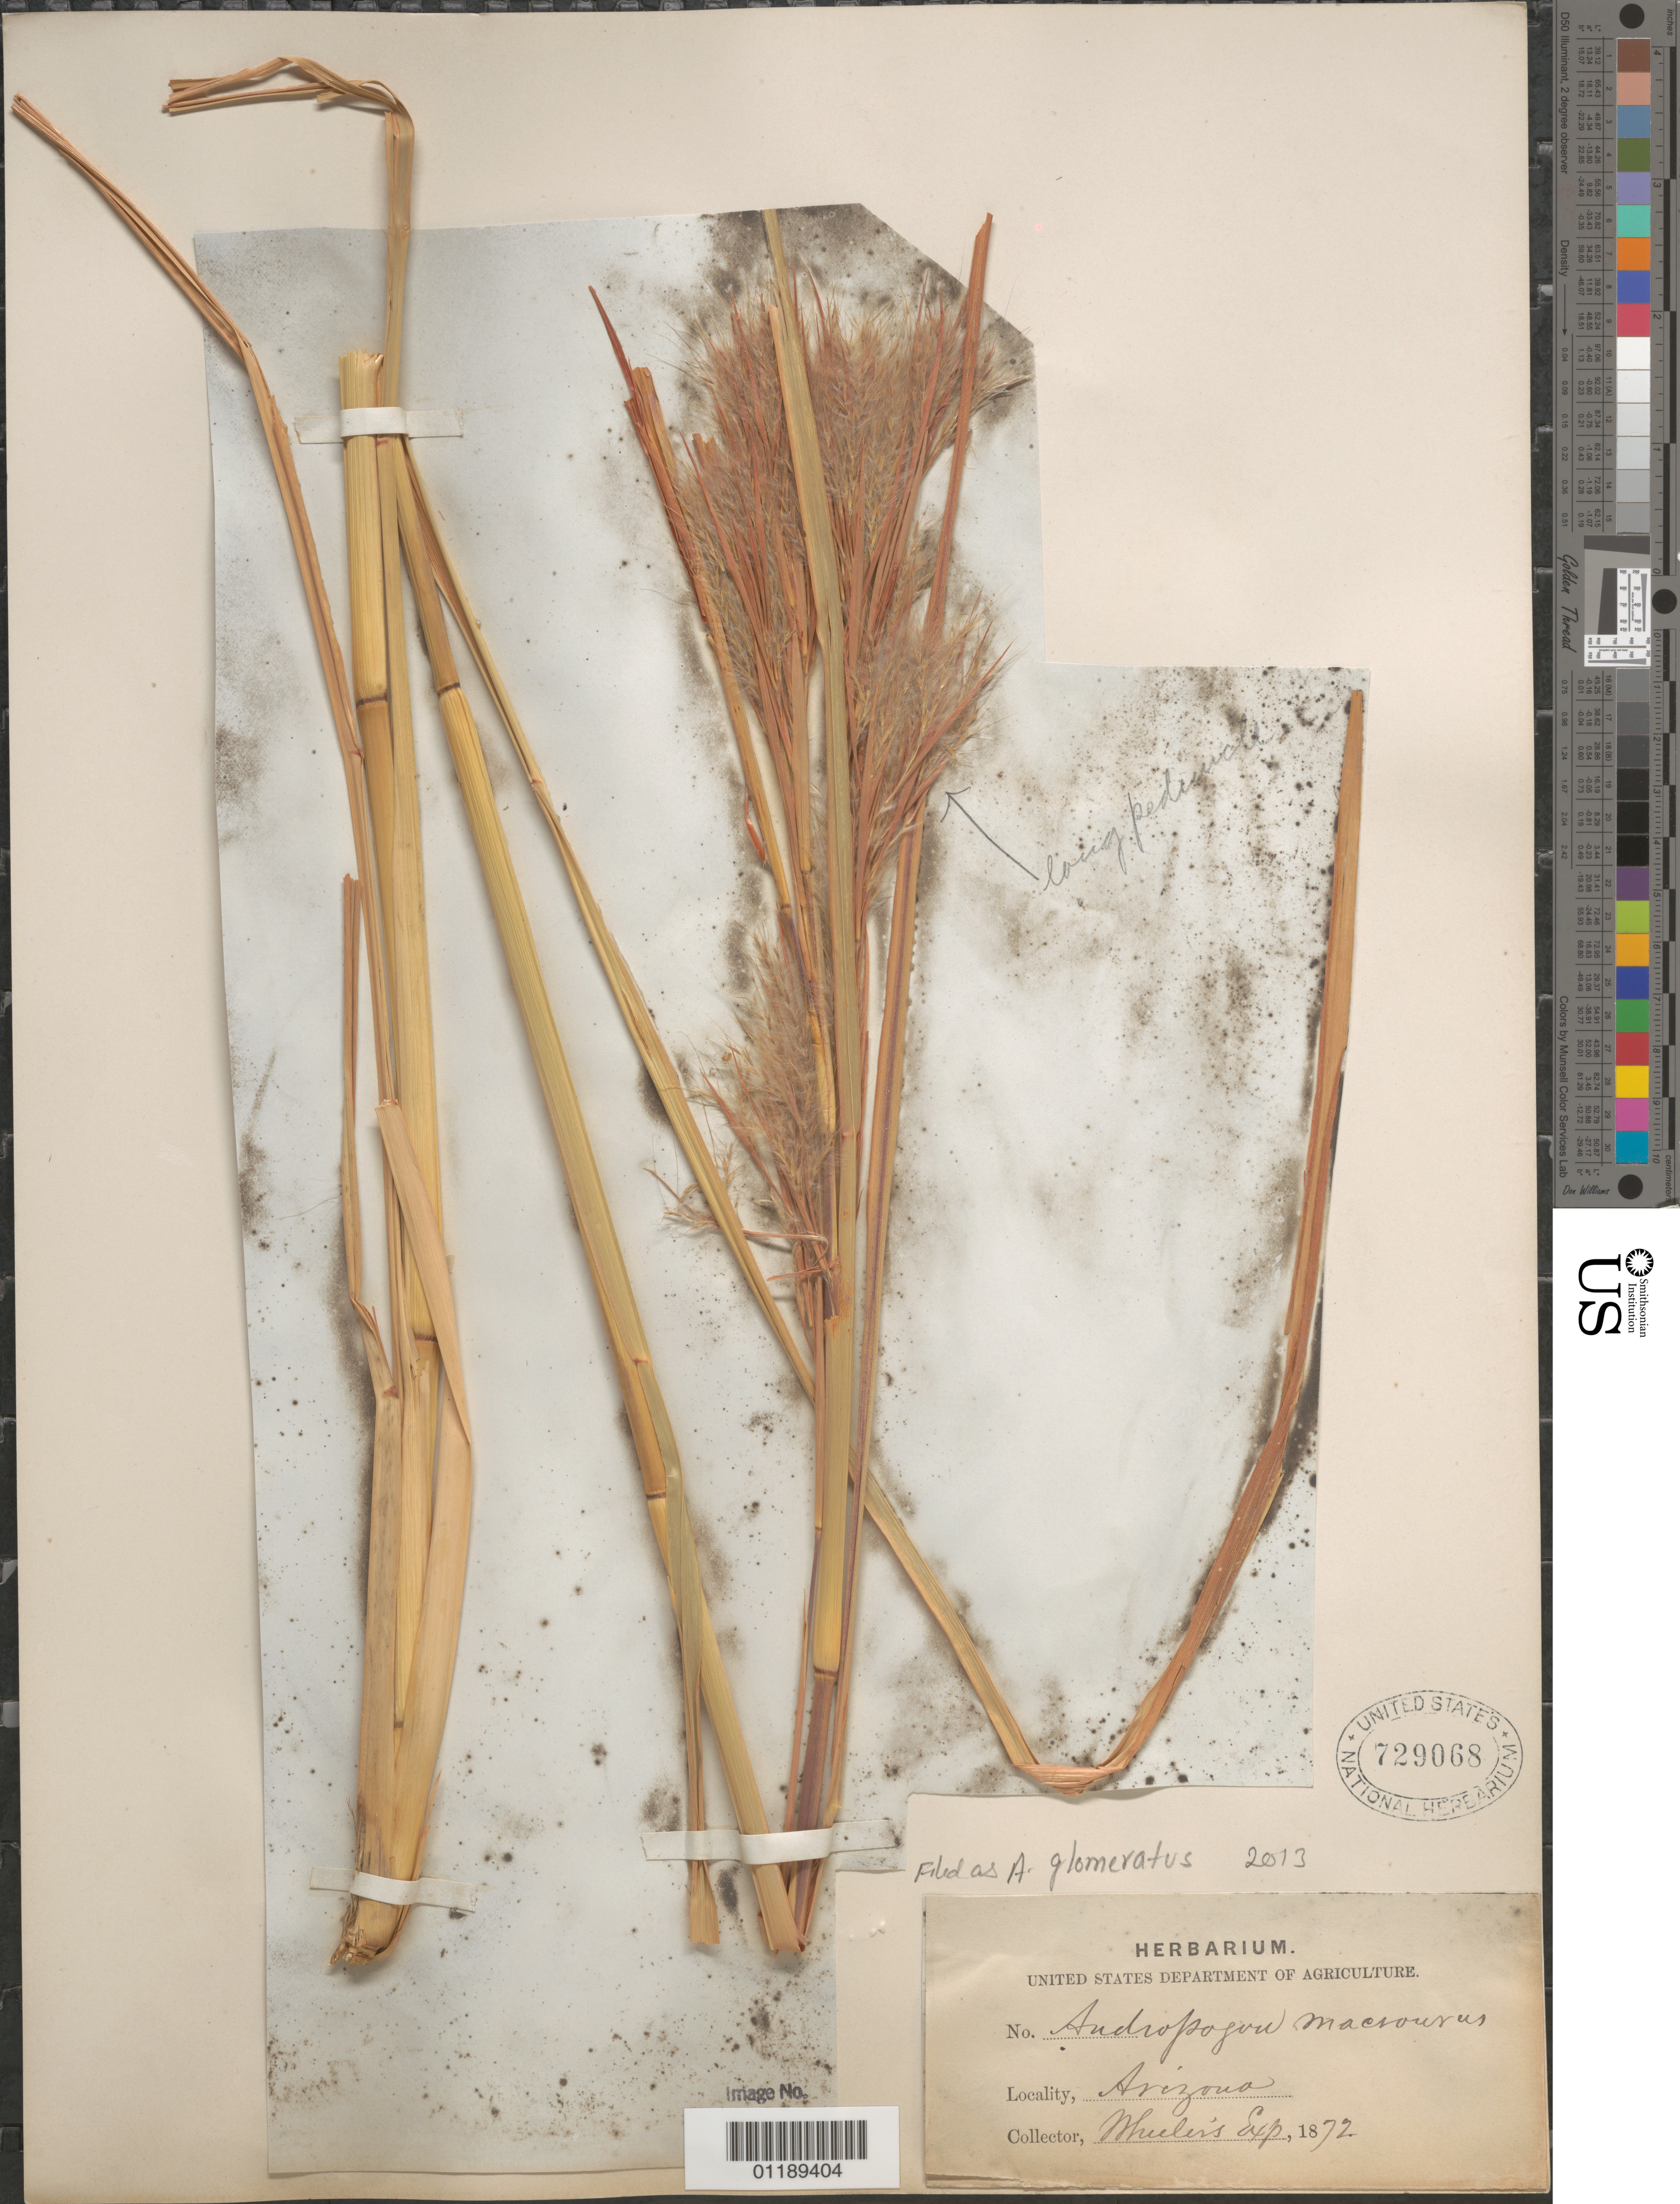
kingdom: Plantae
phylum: Tracheophyta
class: Liliopsida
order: Poales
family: Poaceae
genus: Andropogon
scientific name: Andropogon glomeratus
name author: (Walter) Britton, Stearns & Poggenb.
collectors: -- Wheeler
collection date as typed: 1872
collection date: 1872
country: United States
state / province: Arizona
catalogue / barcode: US 729068